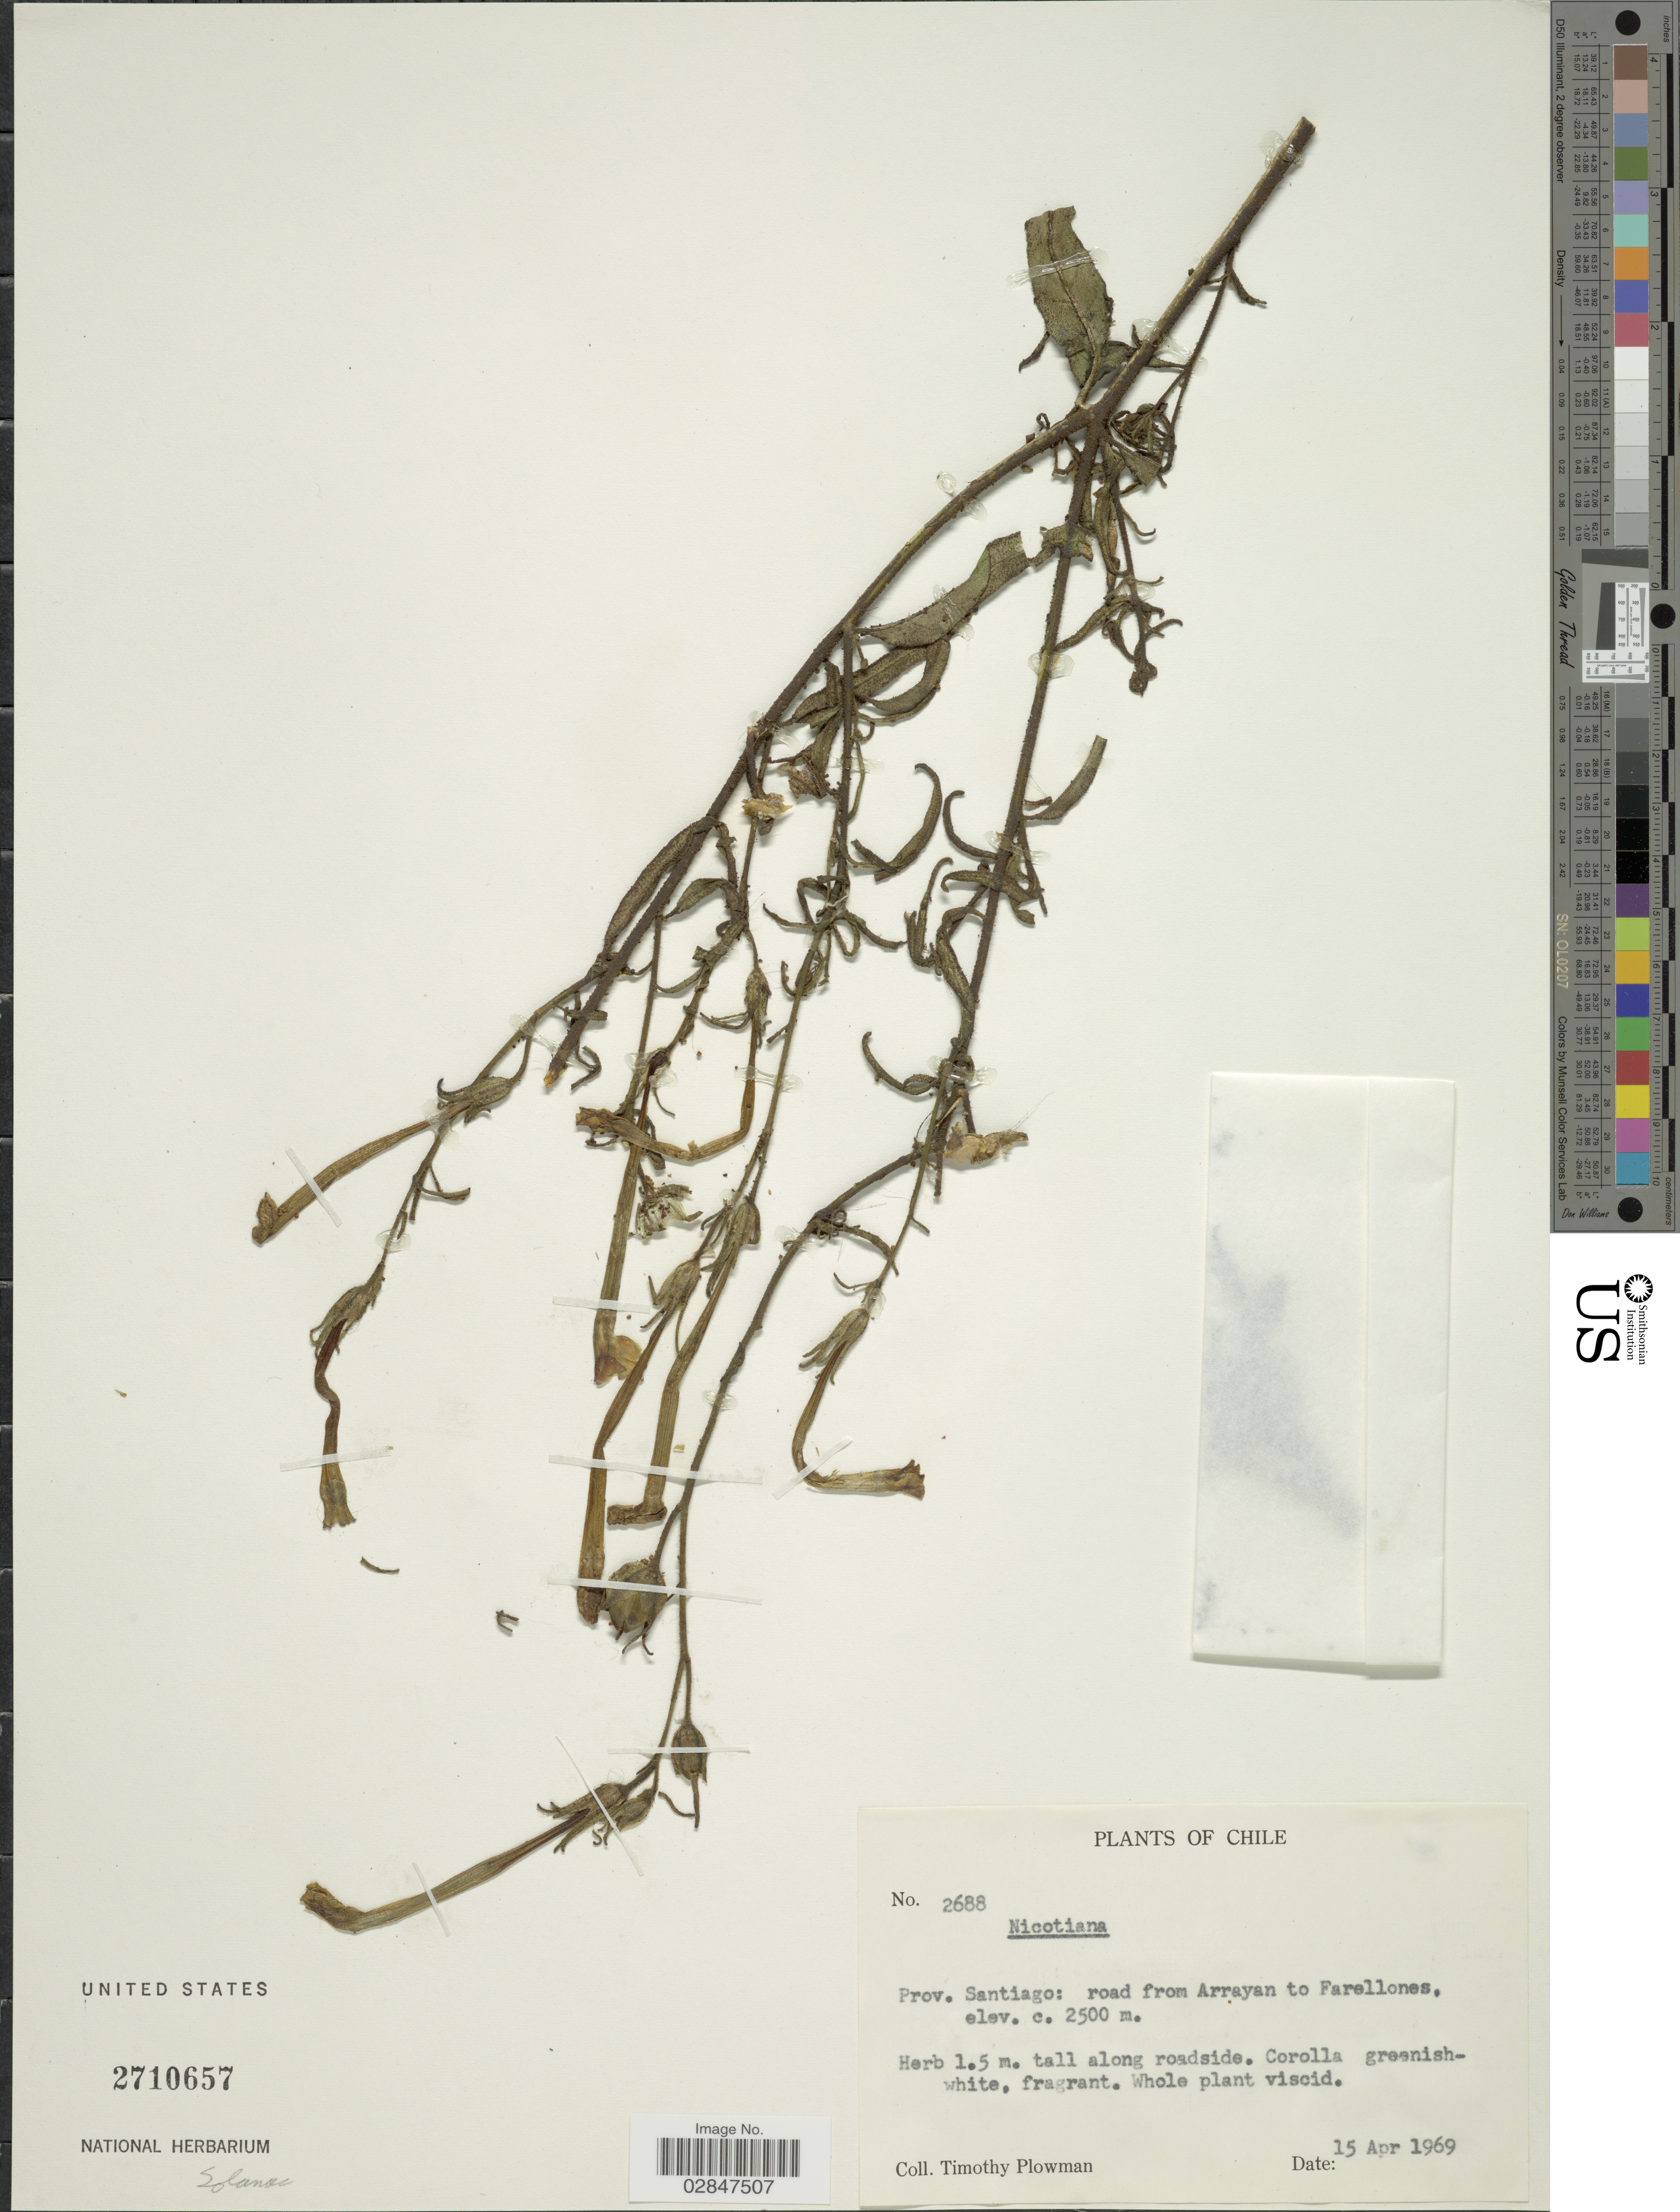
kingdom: Plantae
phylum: Tracheophyta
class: Magnoliopsida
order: Solanales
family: Solanaceae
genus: Nicotiana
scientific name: Nicotiana sp.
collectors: T. Plowman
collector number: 2688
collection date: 1969-04-15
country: Chile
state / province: Región Metropolitana (RM)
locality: Prov. Santiago: road from Arrayan to Farellones.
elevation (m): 2500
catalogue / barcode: US 2710657